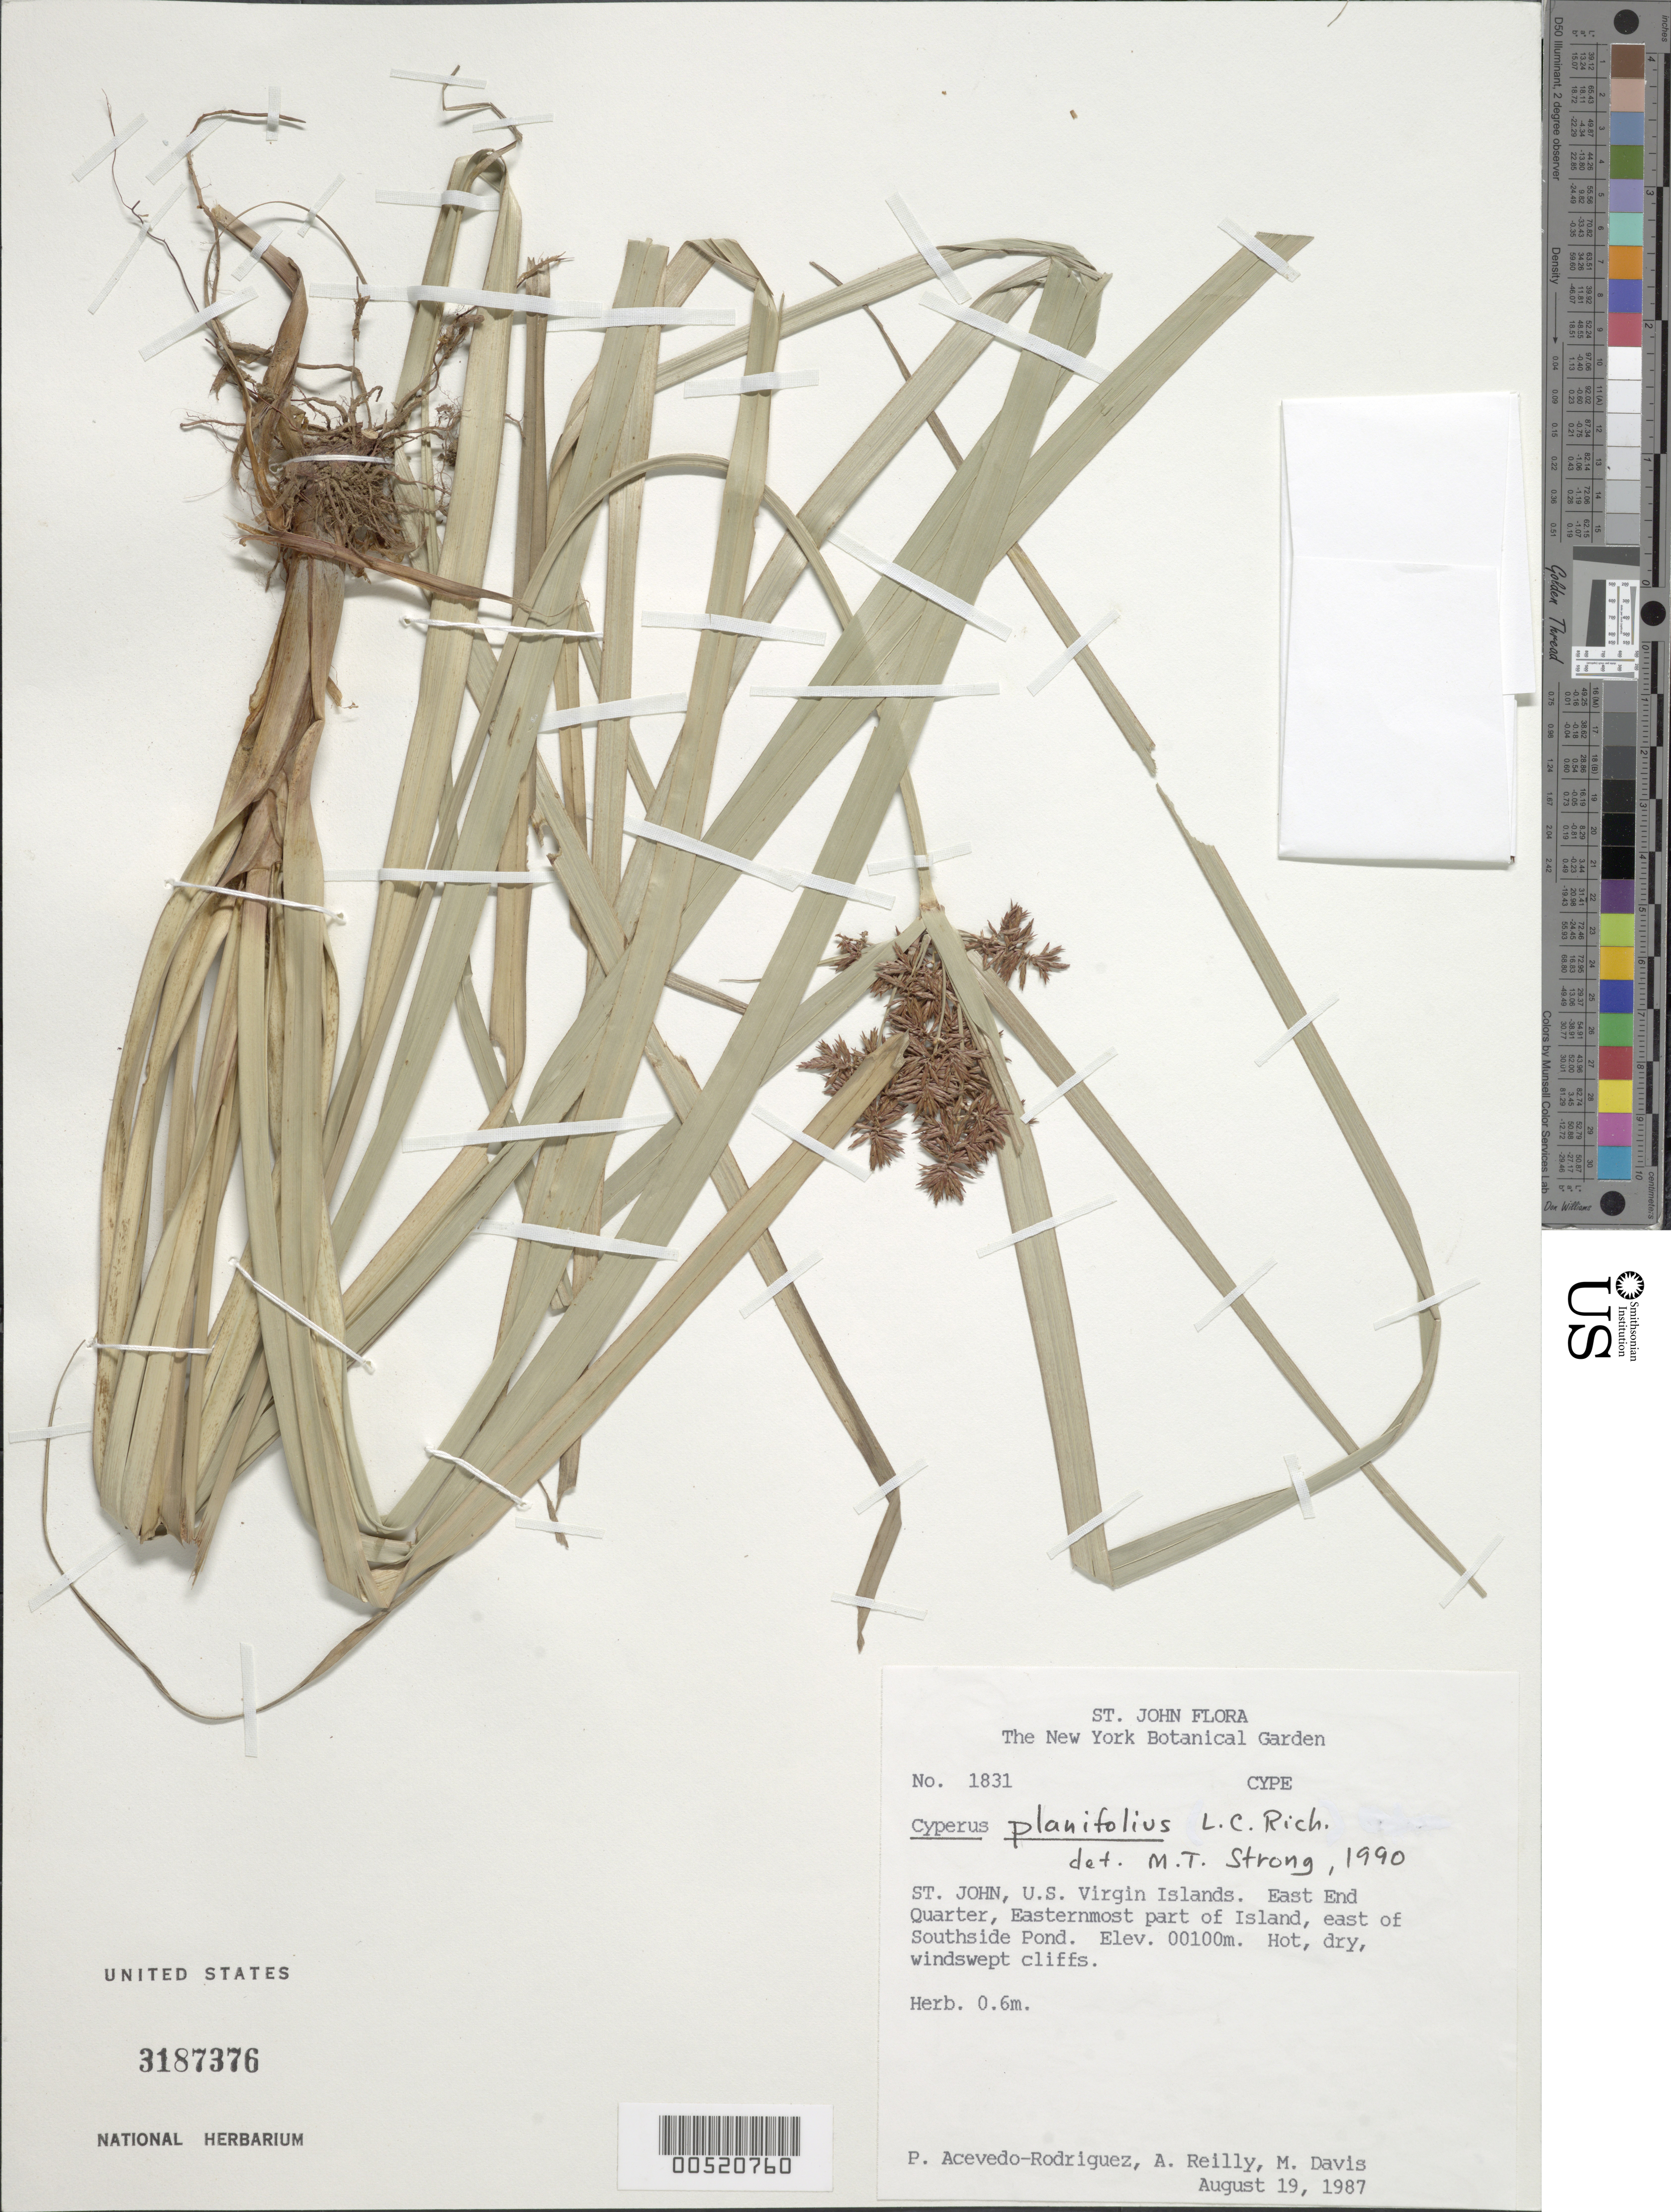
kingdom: Plantae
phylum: Tracheophyta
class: Liliopsida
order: Poales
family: Cyperaceae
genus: Cyperus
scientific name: Cyperus planifolius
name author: Rich.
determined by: Strong, M. T., (US), Smithsonian Institution - National Museum of Natural History (UNITED STATES)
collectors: P. Acevedo-Rodr., A. Reilly & M. Davis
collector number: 1831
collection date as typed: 19 Aug 1987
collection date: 1987-08-19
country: U.S. Virgin Islands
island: St. John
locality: East End Quarter, east of Southside Pond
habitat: Hot, dry, windswept cliffs.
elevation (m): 100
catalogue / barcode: US 3187376